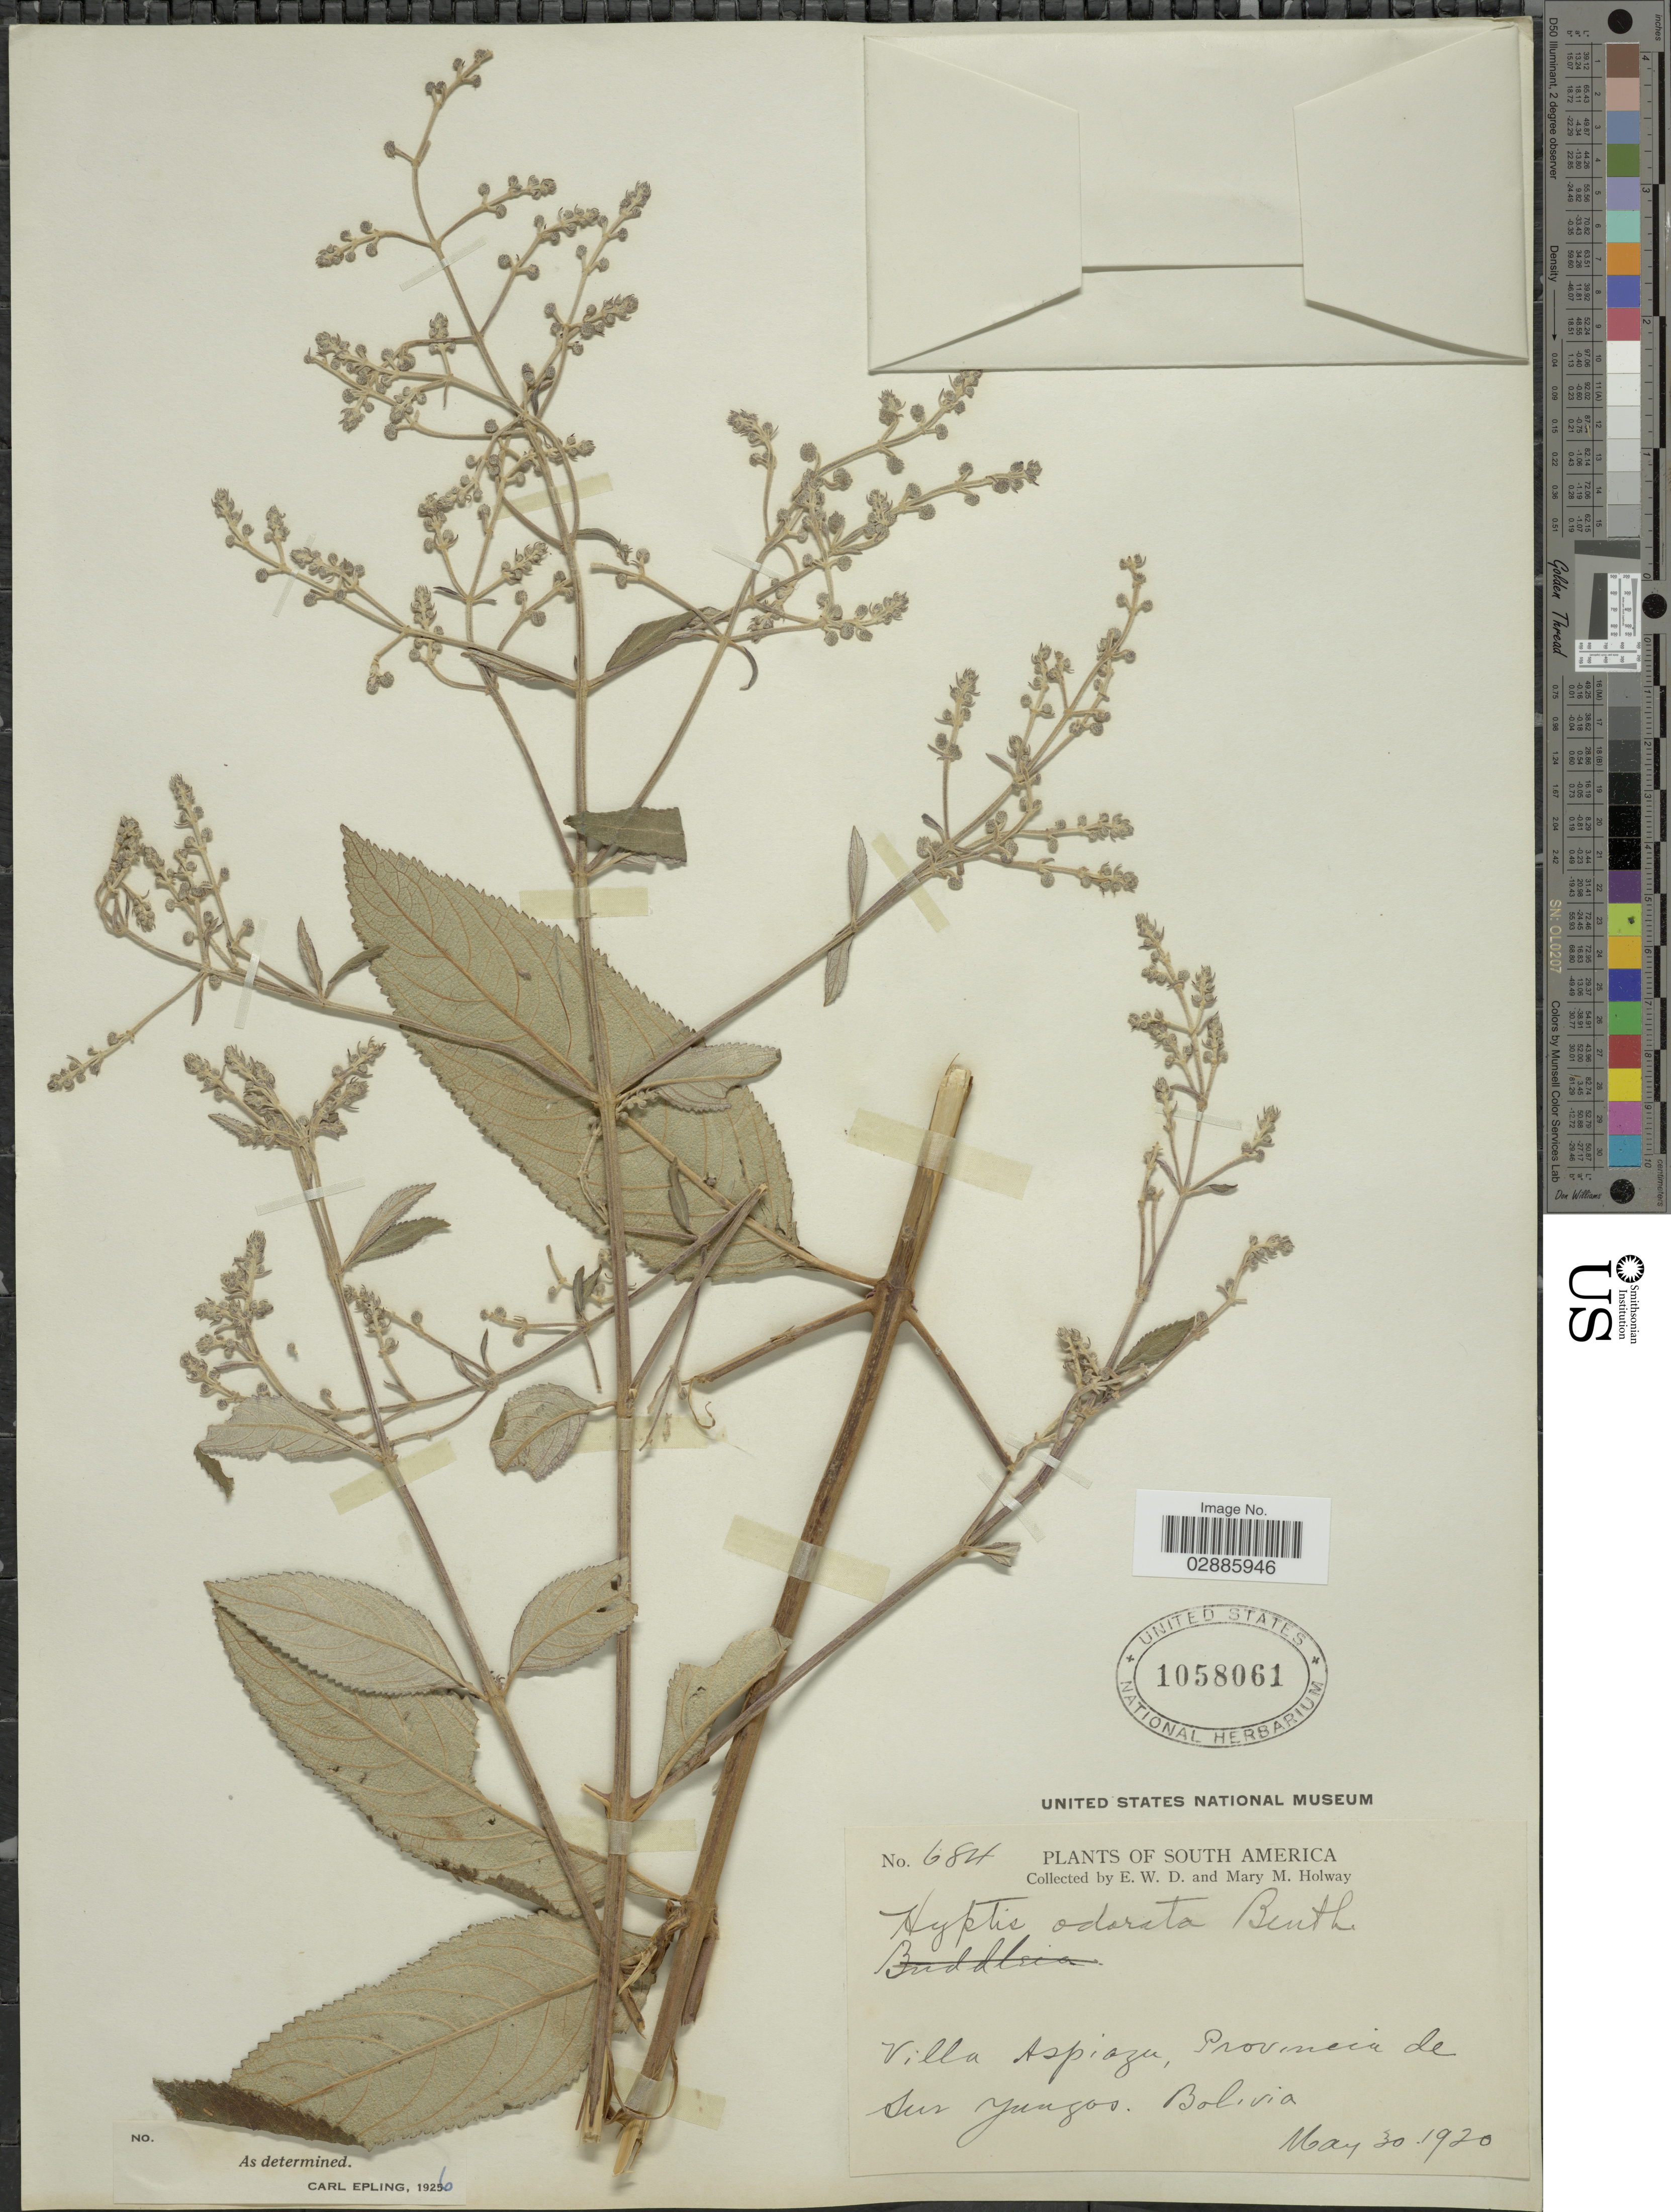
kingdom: Plantae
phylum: Tracheophyta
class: Magnoliopsida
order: Lamiales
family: Lamiaceae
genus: Hyptis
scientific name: Hyptis odorata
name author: Benth.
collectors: E. W. D. Holway & M. M. Holway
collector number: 684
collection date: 1920-05-30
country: Bolivia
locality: Villa Aspiozu, Provincia de Sur Yungas.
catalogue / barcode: US 1058061